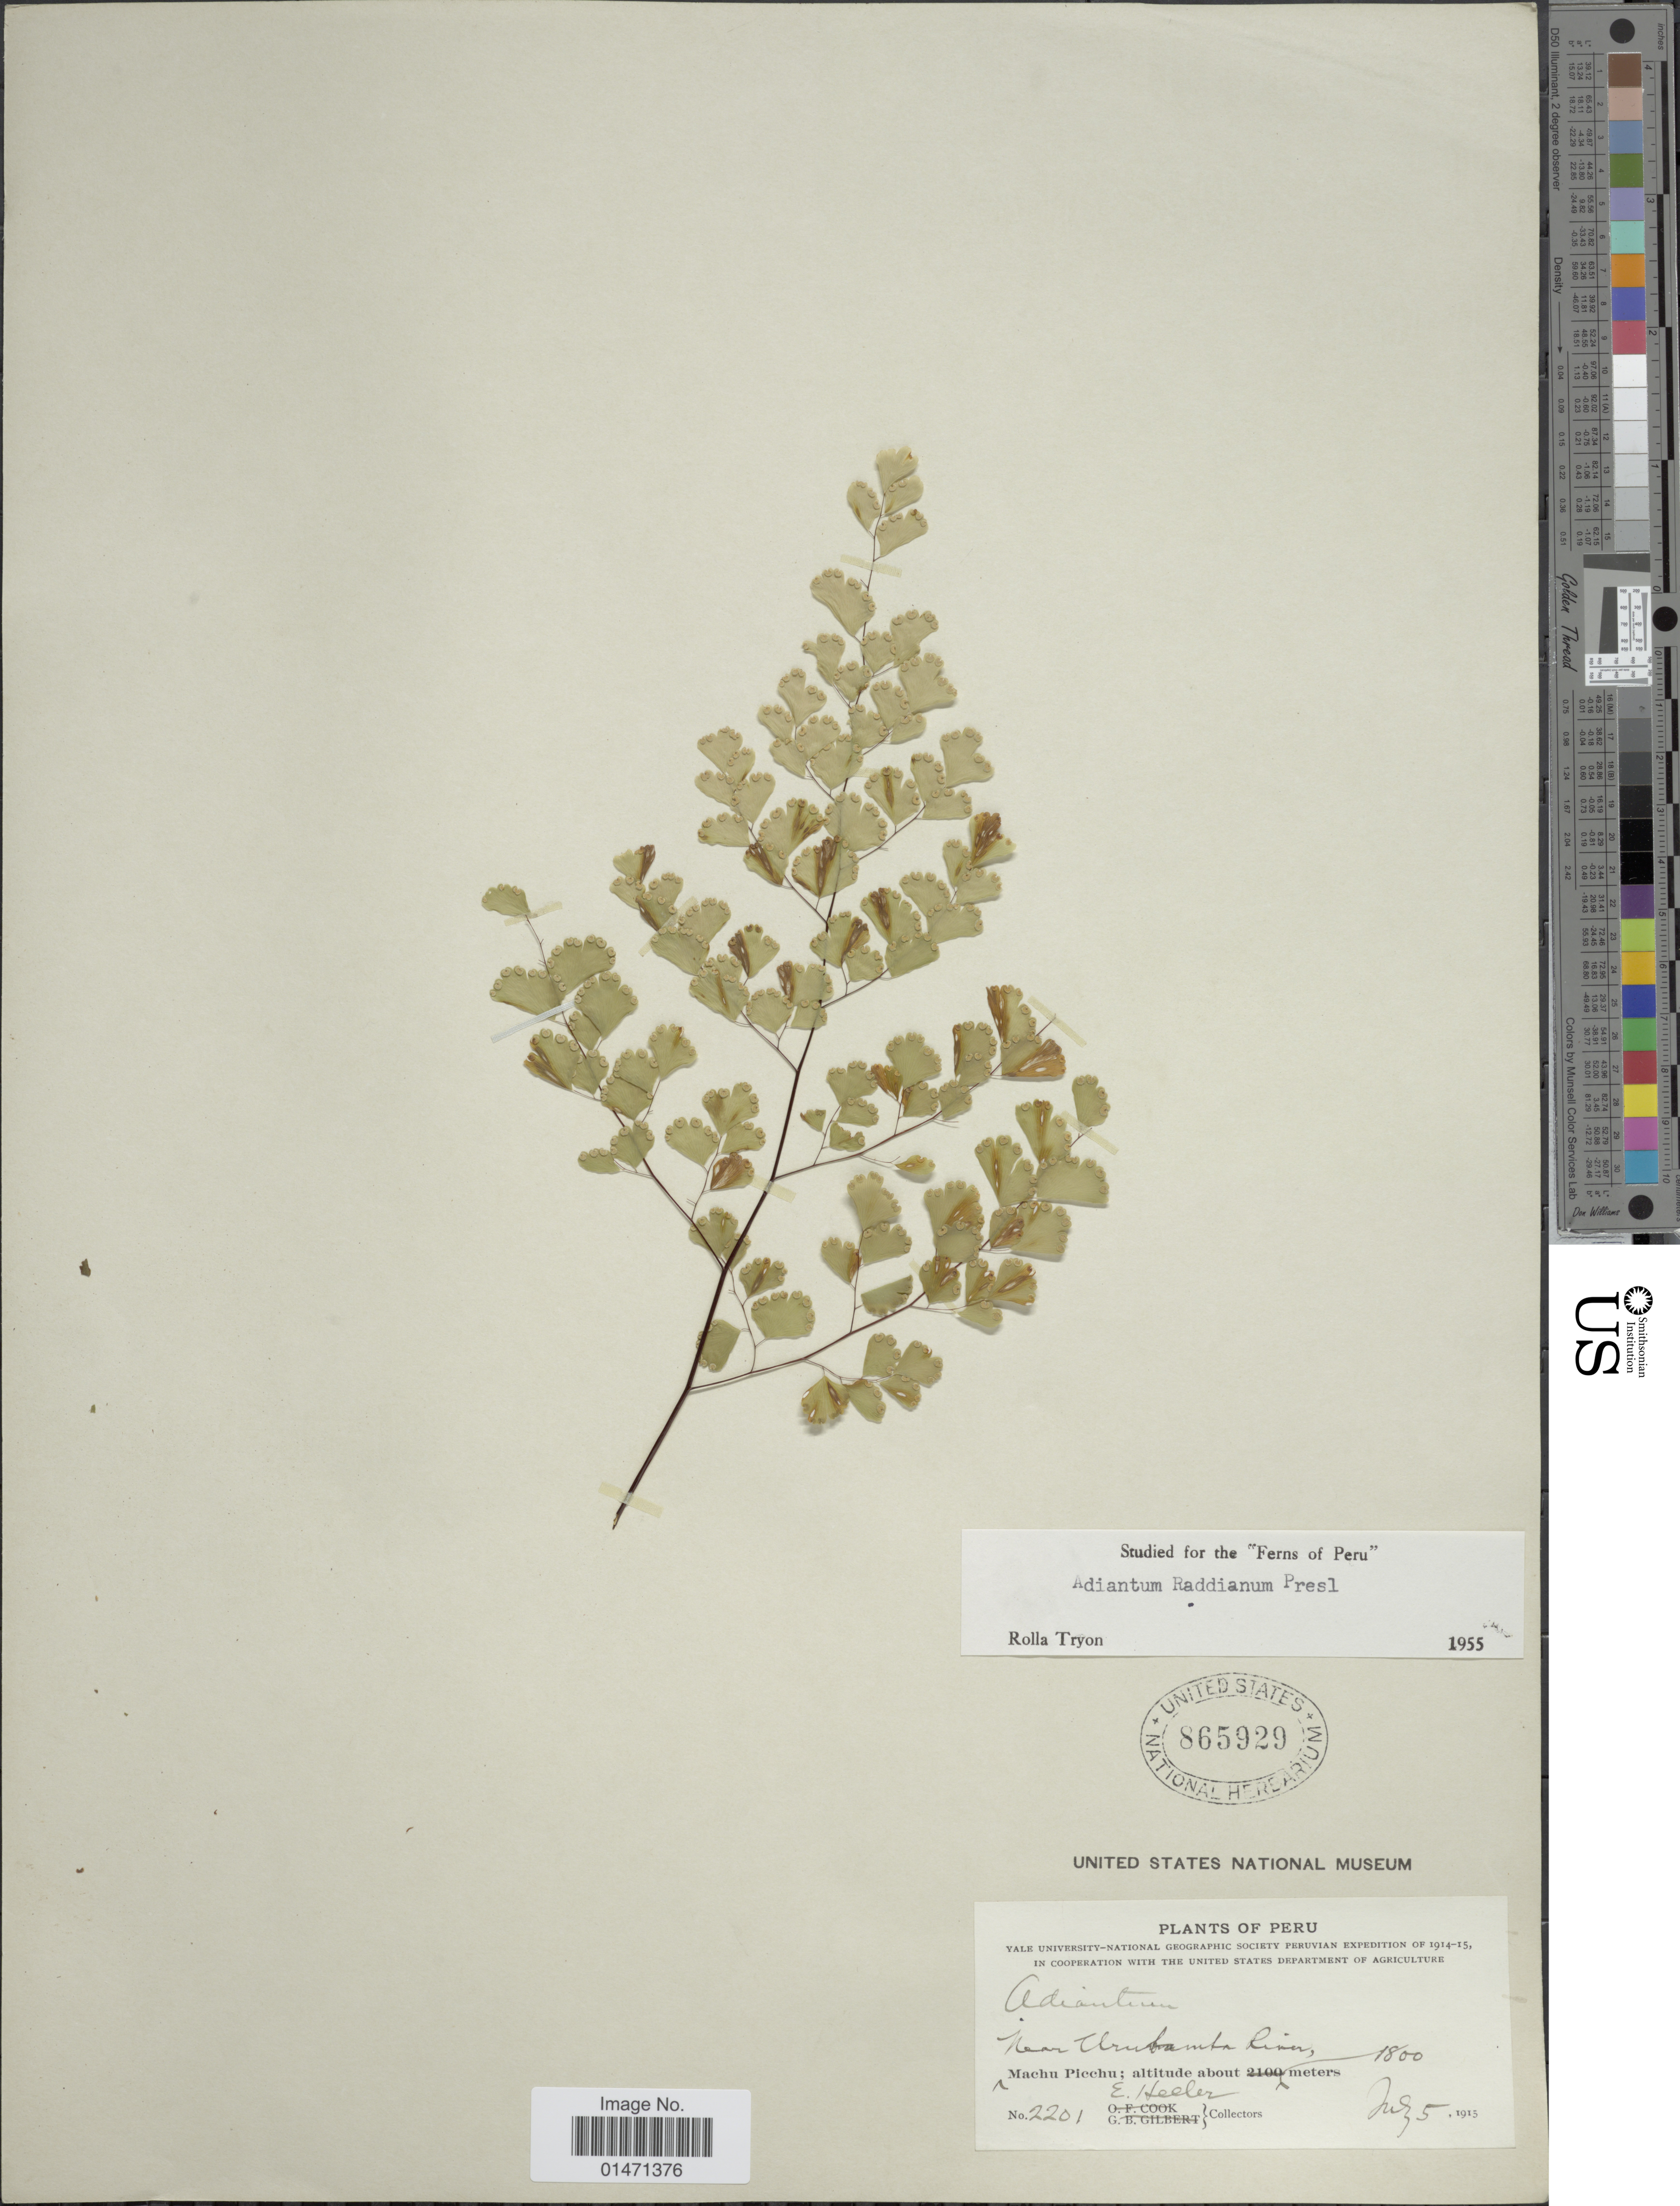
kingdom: Plantae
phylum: Tracheophyta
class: Polypodiopsida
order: Polypodiales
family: Pteridaceae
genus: Adiantum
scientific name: Adiantum raddianum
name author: C. Presl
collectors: E. Heller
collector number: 2201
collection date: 1913-07-05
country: Peru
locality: Plants of Peru, Machu Picchu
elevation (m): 1800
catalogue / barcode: US 865929